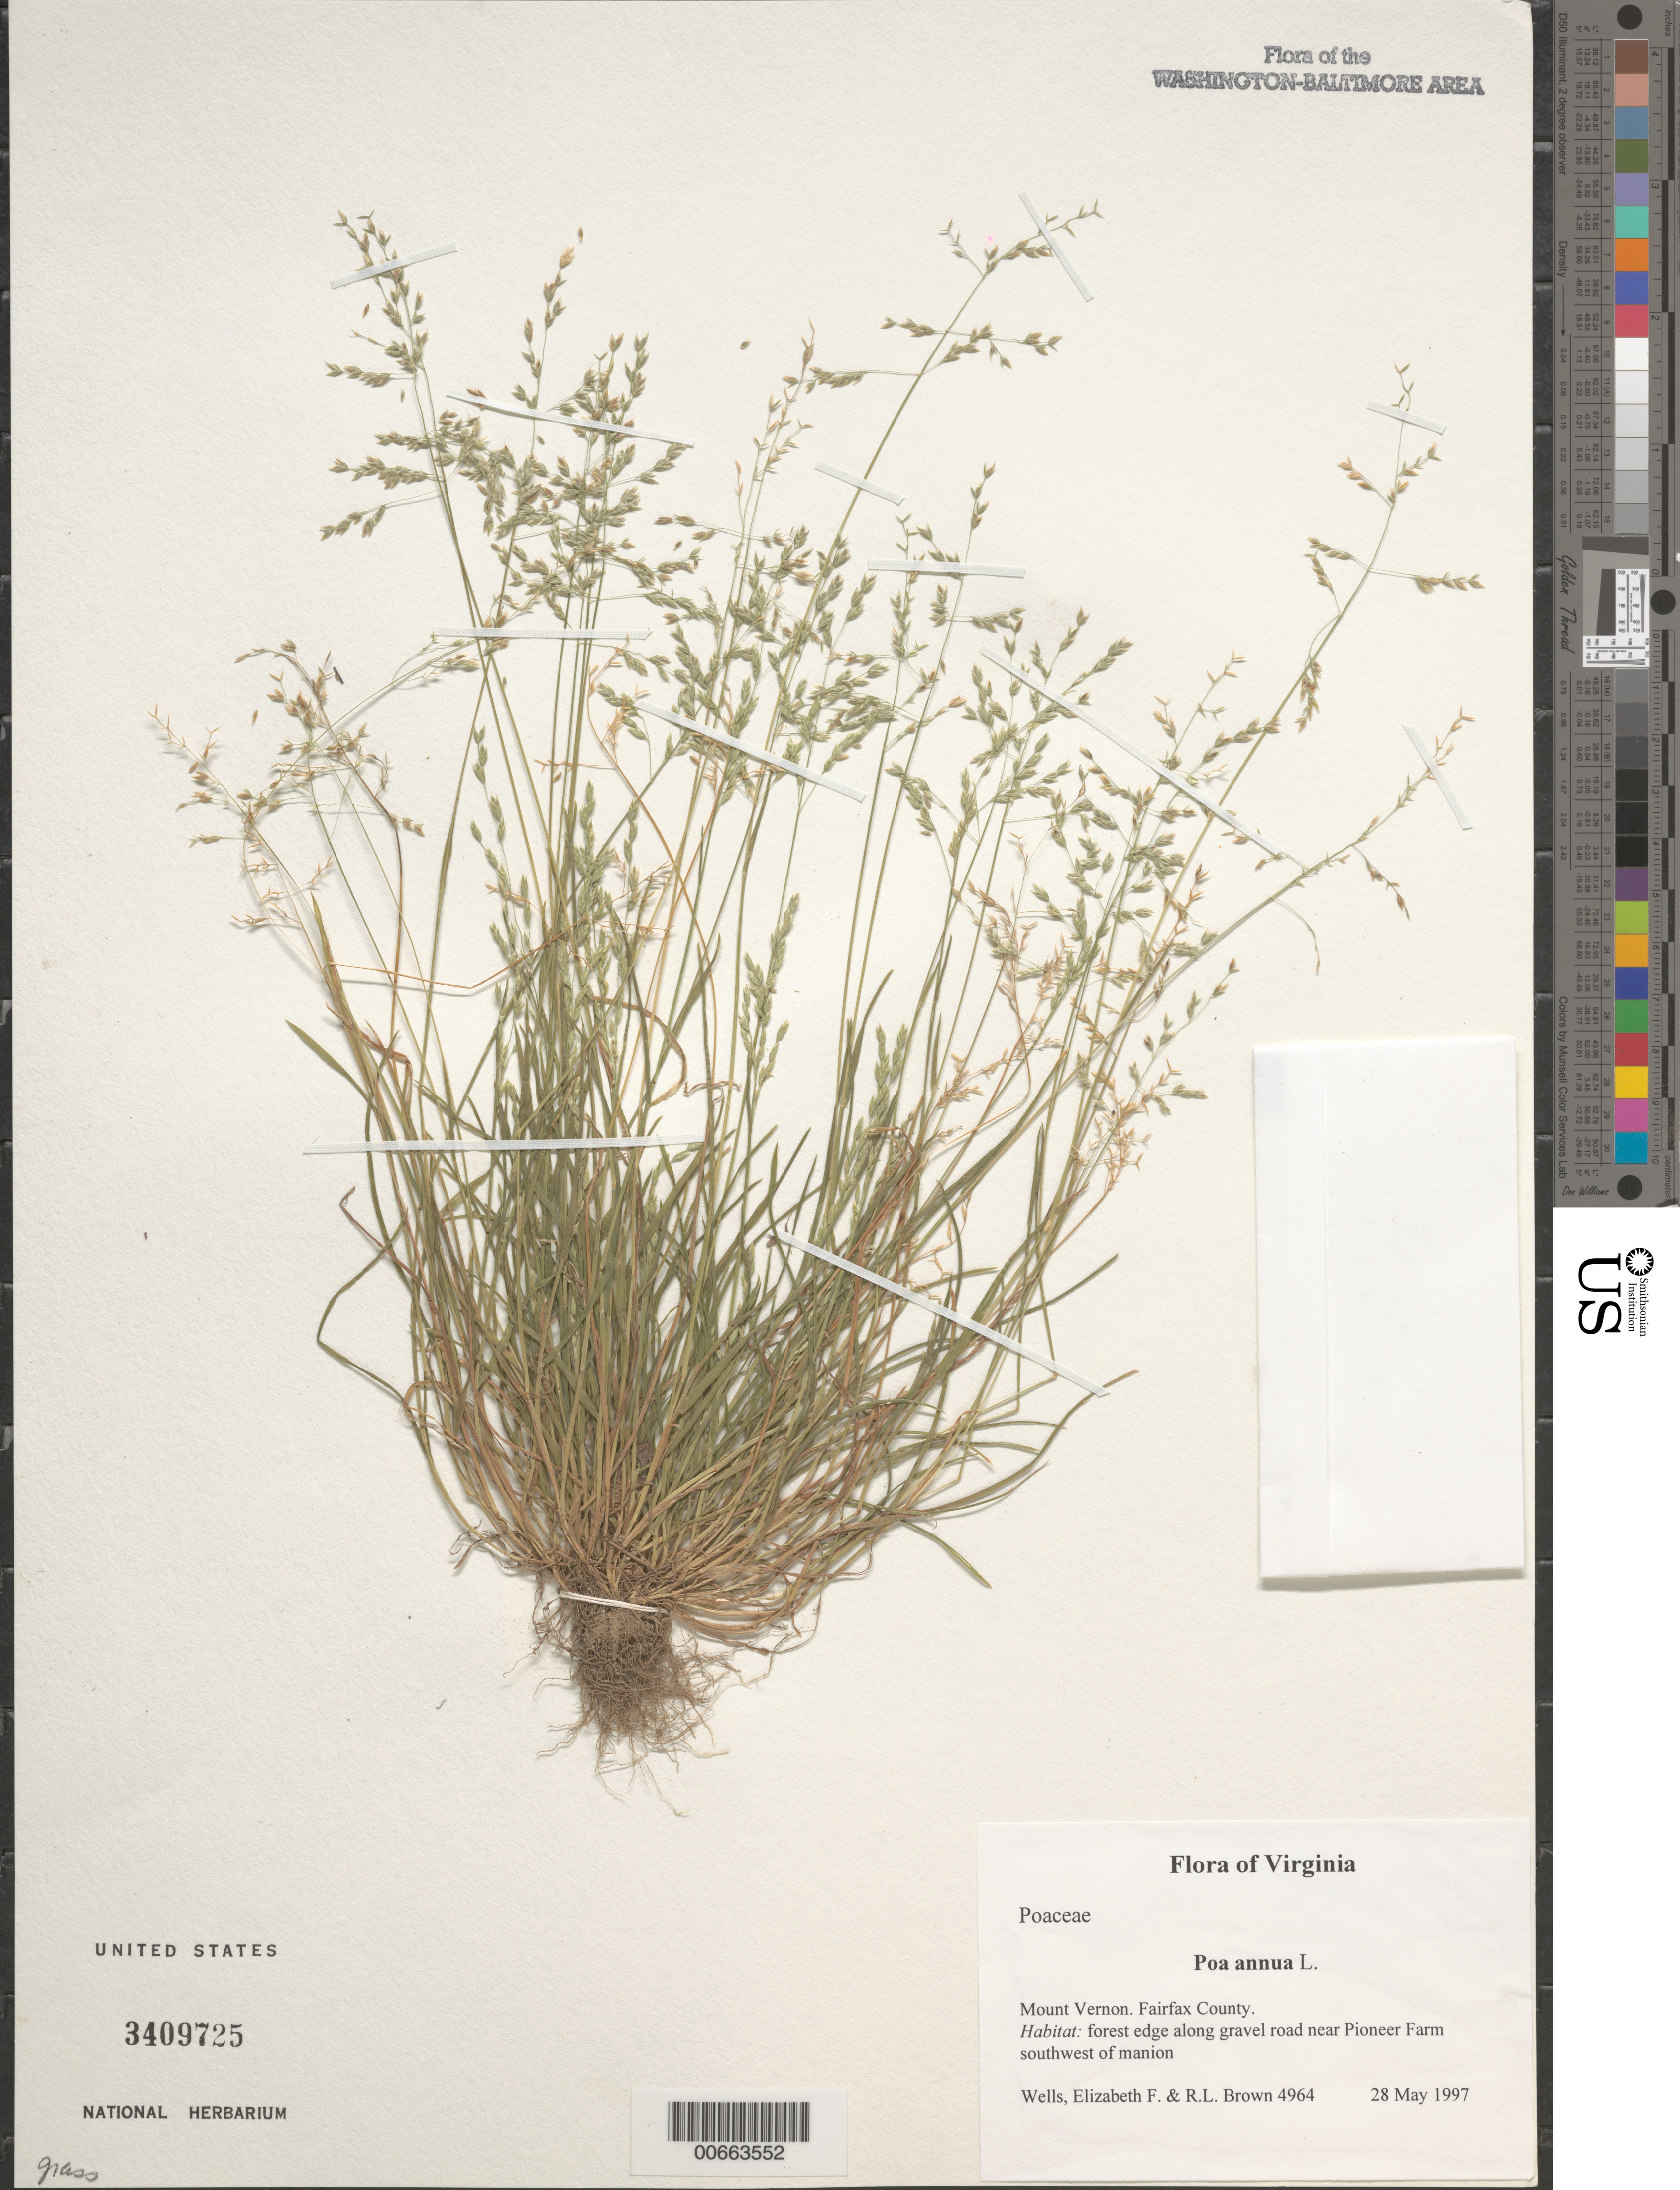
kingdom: Plantae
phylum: Tracheophyta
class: Liliopsida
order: Poales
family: Poaceae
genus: Poa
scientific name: Poa annua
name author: L.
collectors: E. F. Wells & R. L. Brown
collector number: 4964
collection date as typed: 28 May 1997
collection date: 1997-05-28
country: United States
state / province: Virginia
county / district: Fairfax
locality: Mount Vernon. Near Pioneer Farm southwest of mansion.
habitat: Forest edge along gravel.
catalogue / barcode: US 3409725